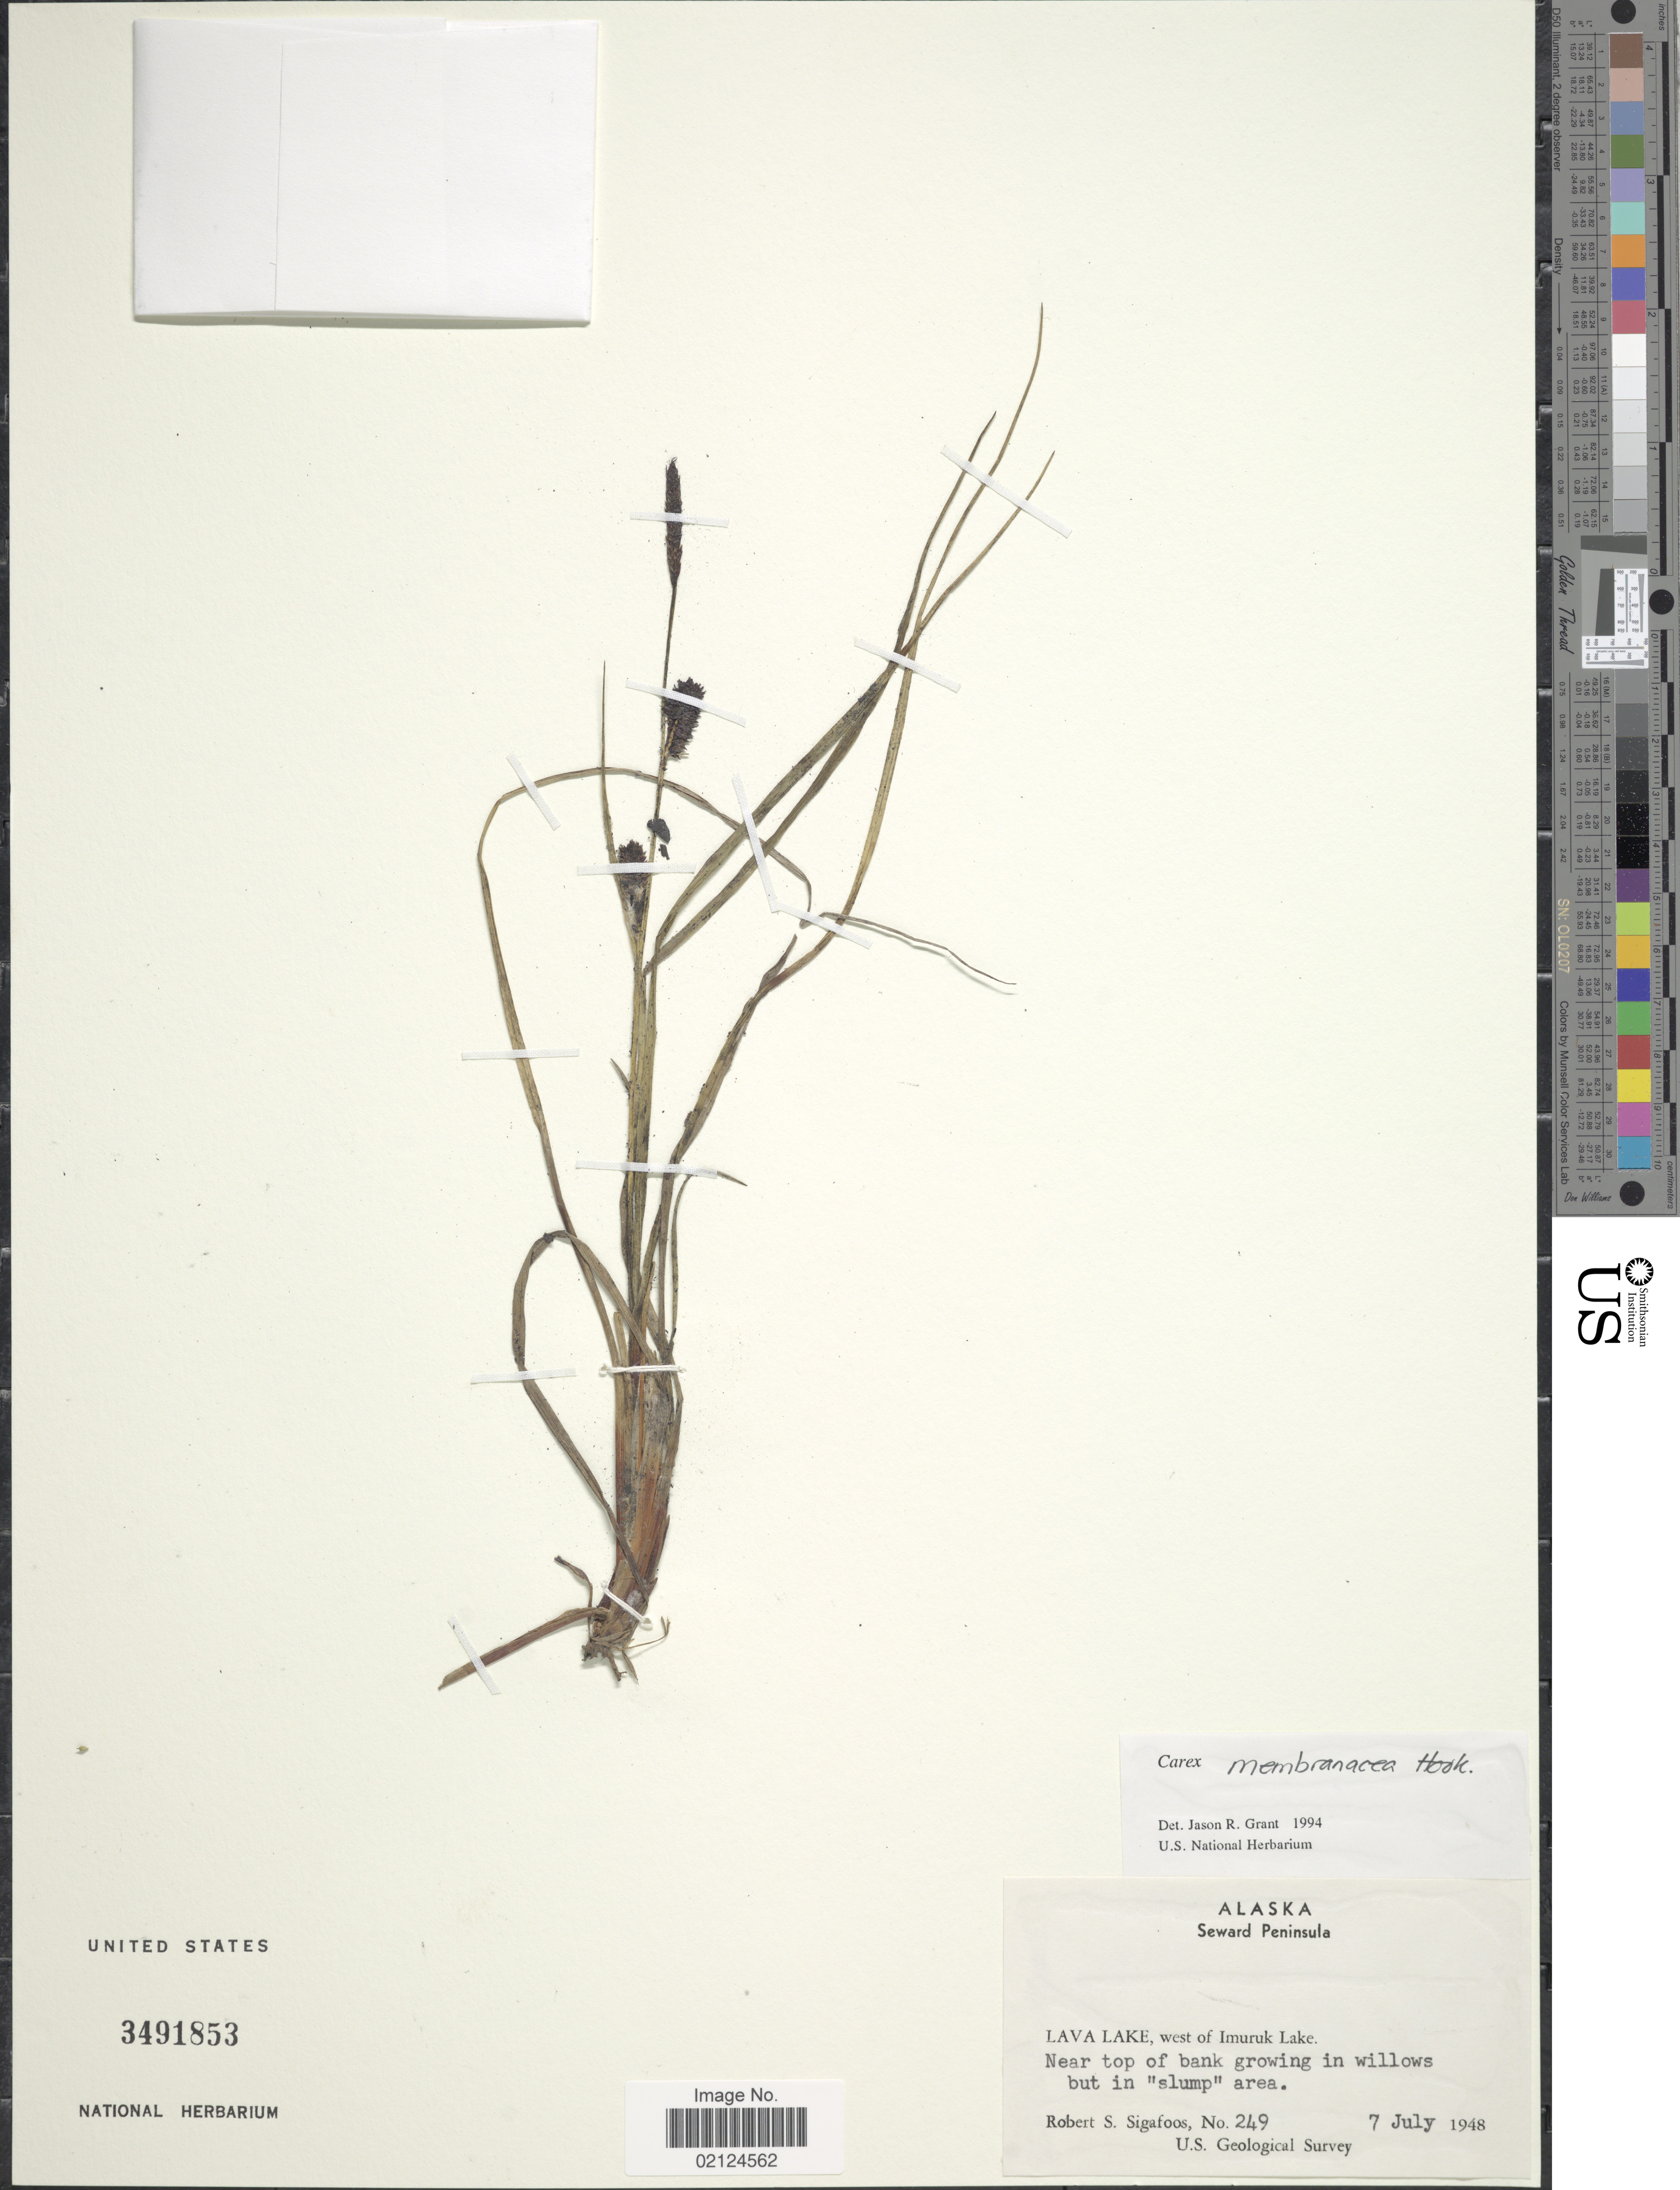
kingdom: Plantae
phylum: Tracheophyta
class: Liliopsida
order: Poales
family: Cyperaceae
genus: Carex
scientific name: Carex membranacea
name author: Hook.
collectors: R. Sigafoos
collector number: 249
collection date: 1948-07-07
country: United States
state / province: Alaska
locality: Seward Peninsula, Lava Lake, west of Imuruk Lake. Near top of bank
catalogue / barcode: US 3491853